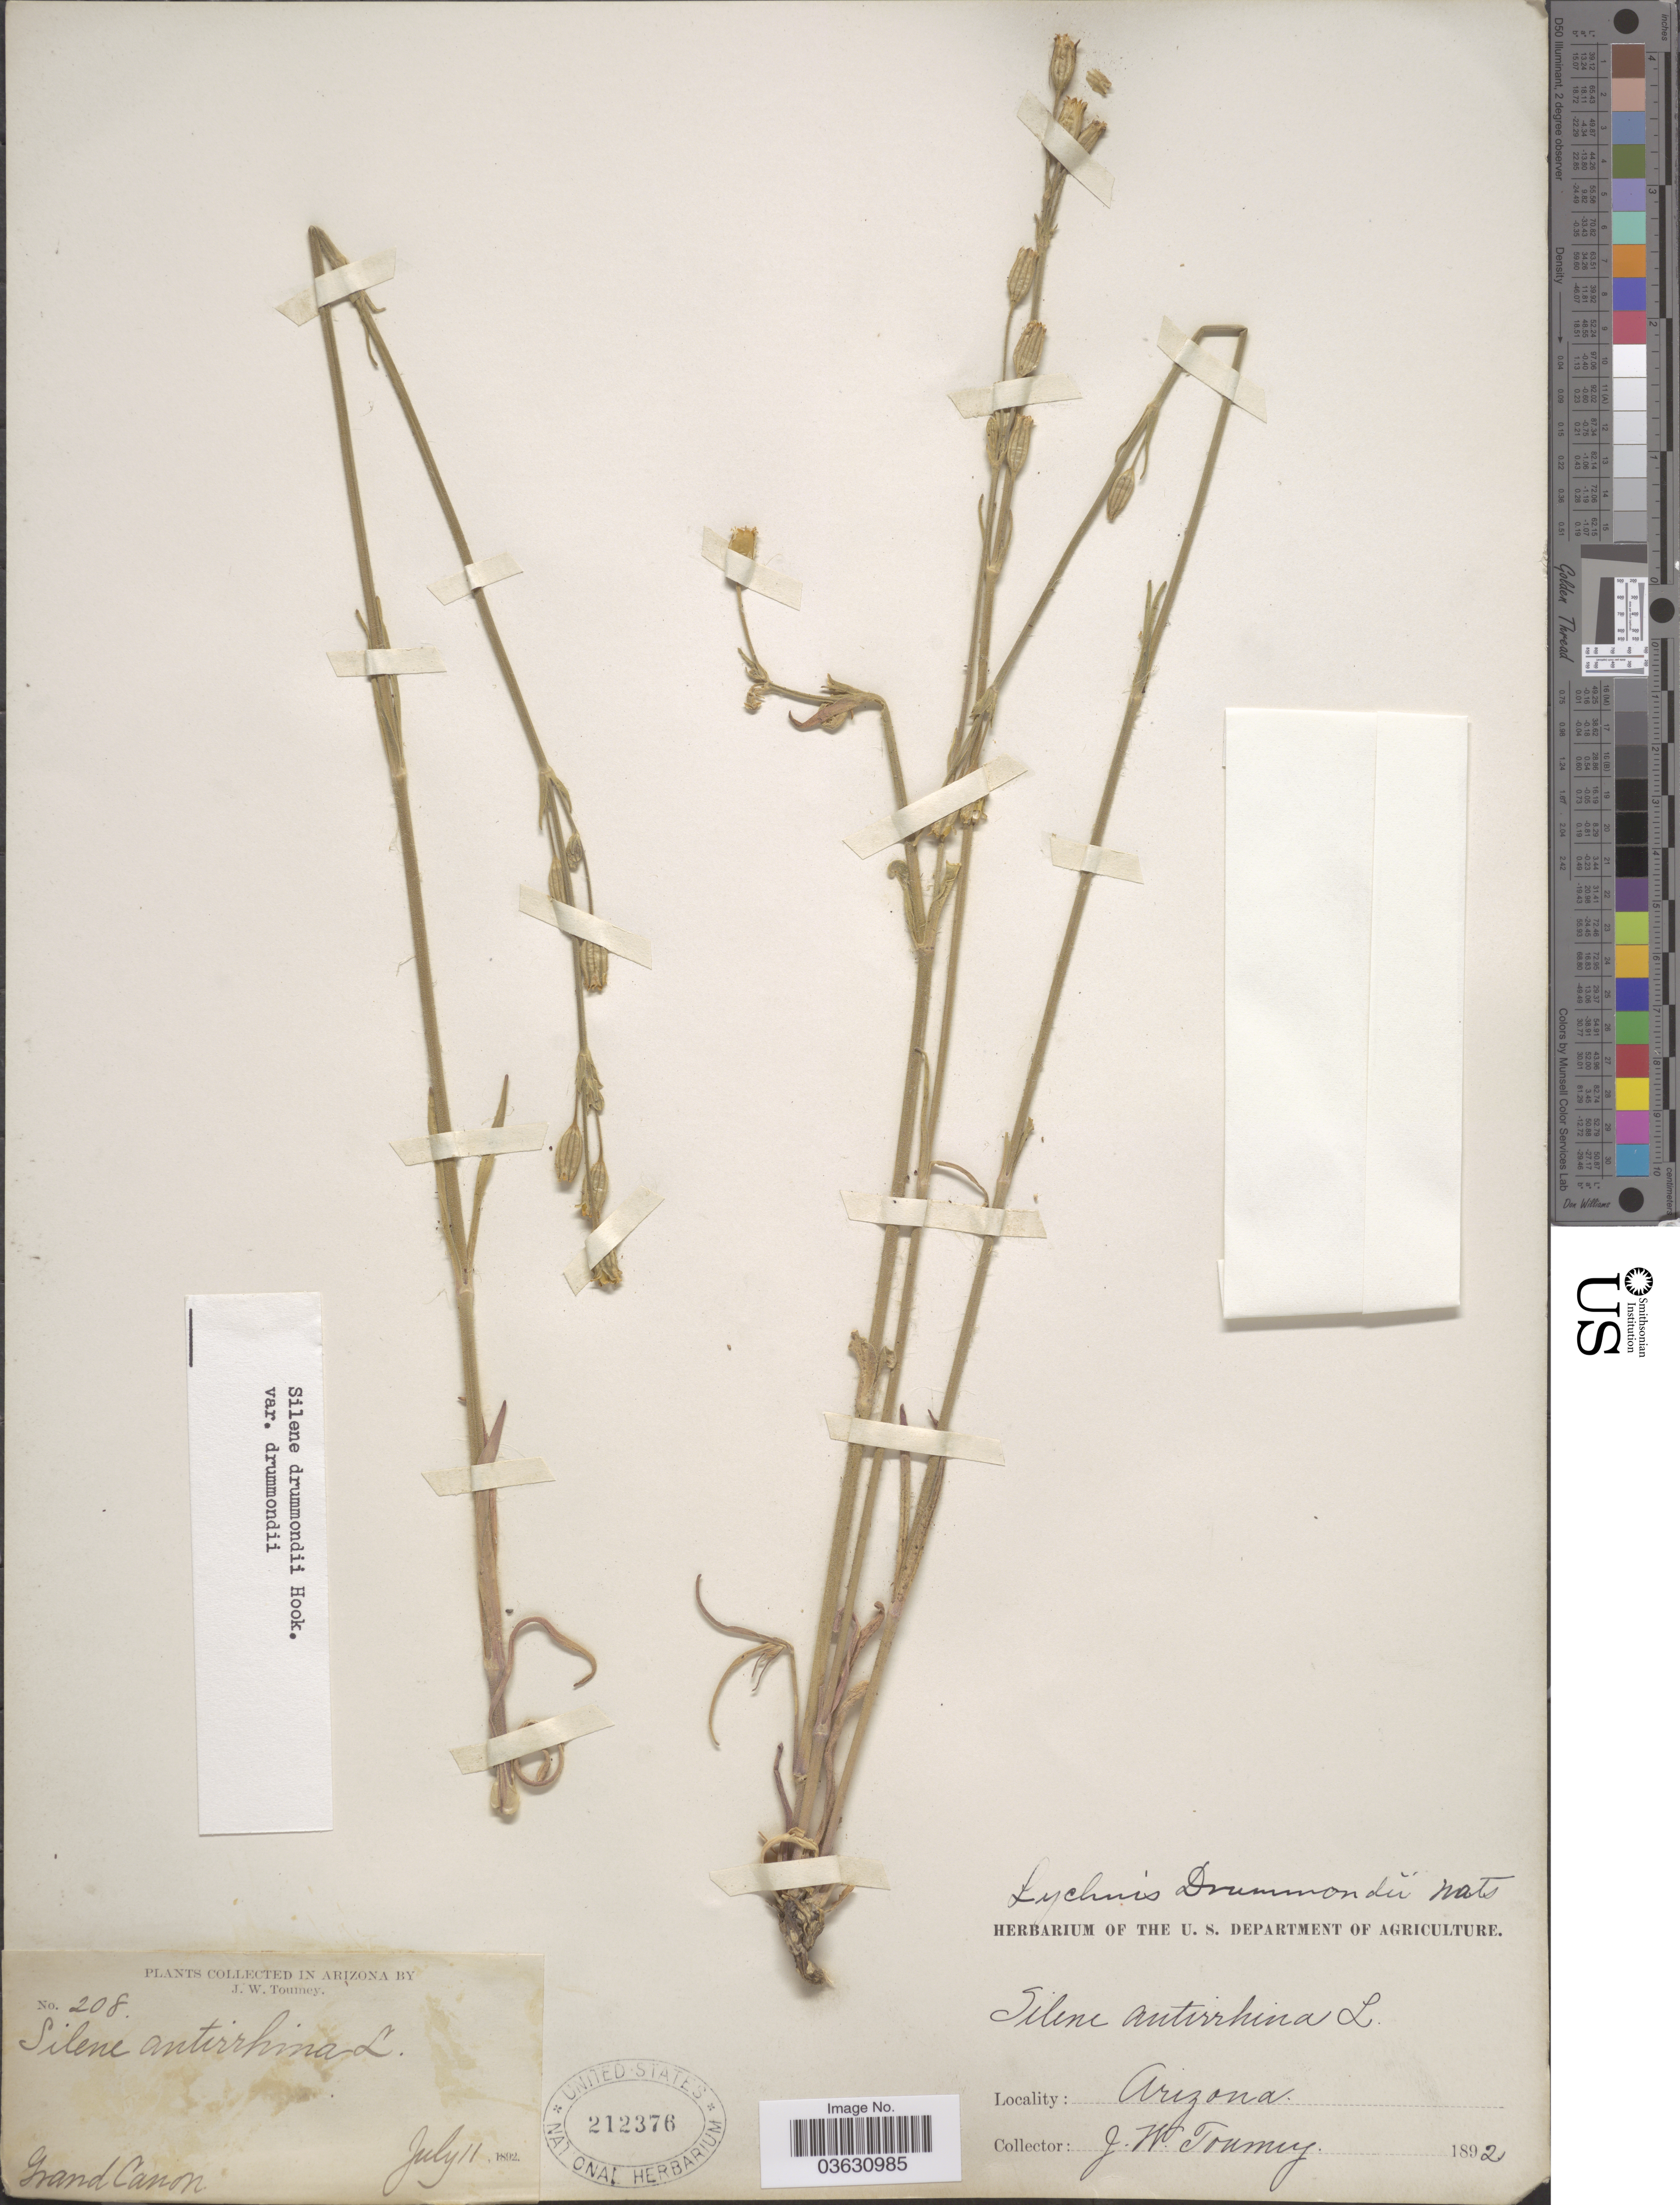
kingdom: Plantae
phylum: Tracheophyta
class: Magnoliopsida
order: Caryophyllales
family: Caryophyllaceae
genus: Silene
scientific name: Silene drummondii var. drummondii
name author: Hook.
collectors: J. W. Toumey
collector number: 208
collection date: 1892-07-11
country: United States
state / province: Arizona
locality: Grand Canon.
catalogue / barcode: US 212376